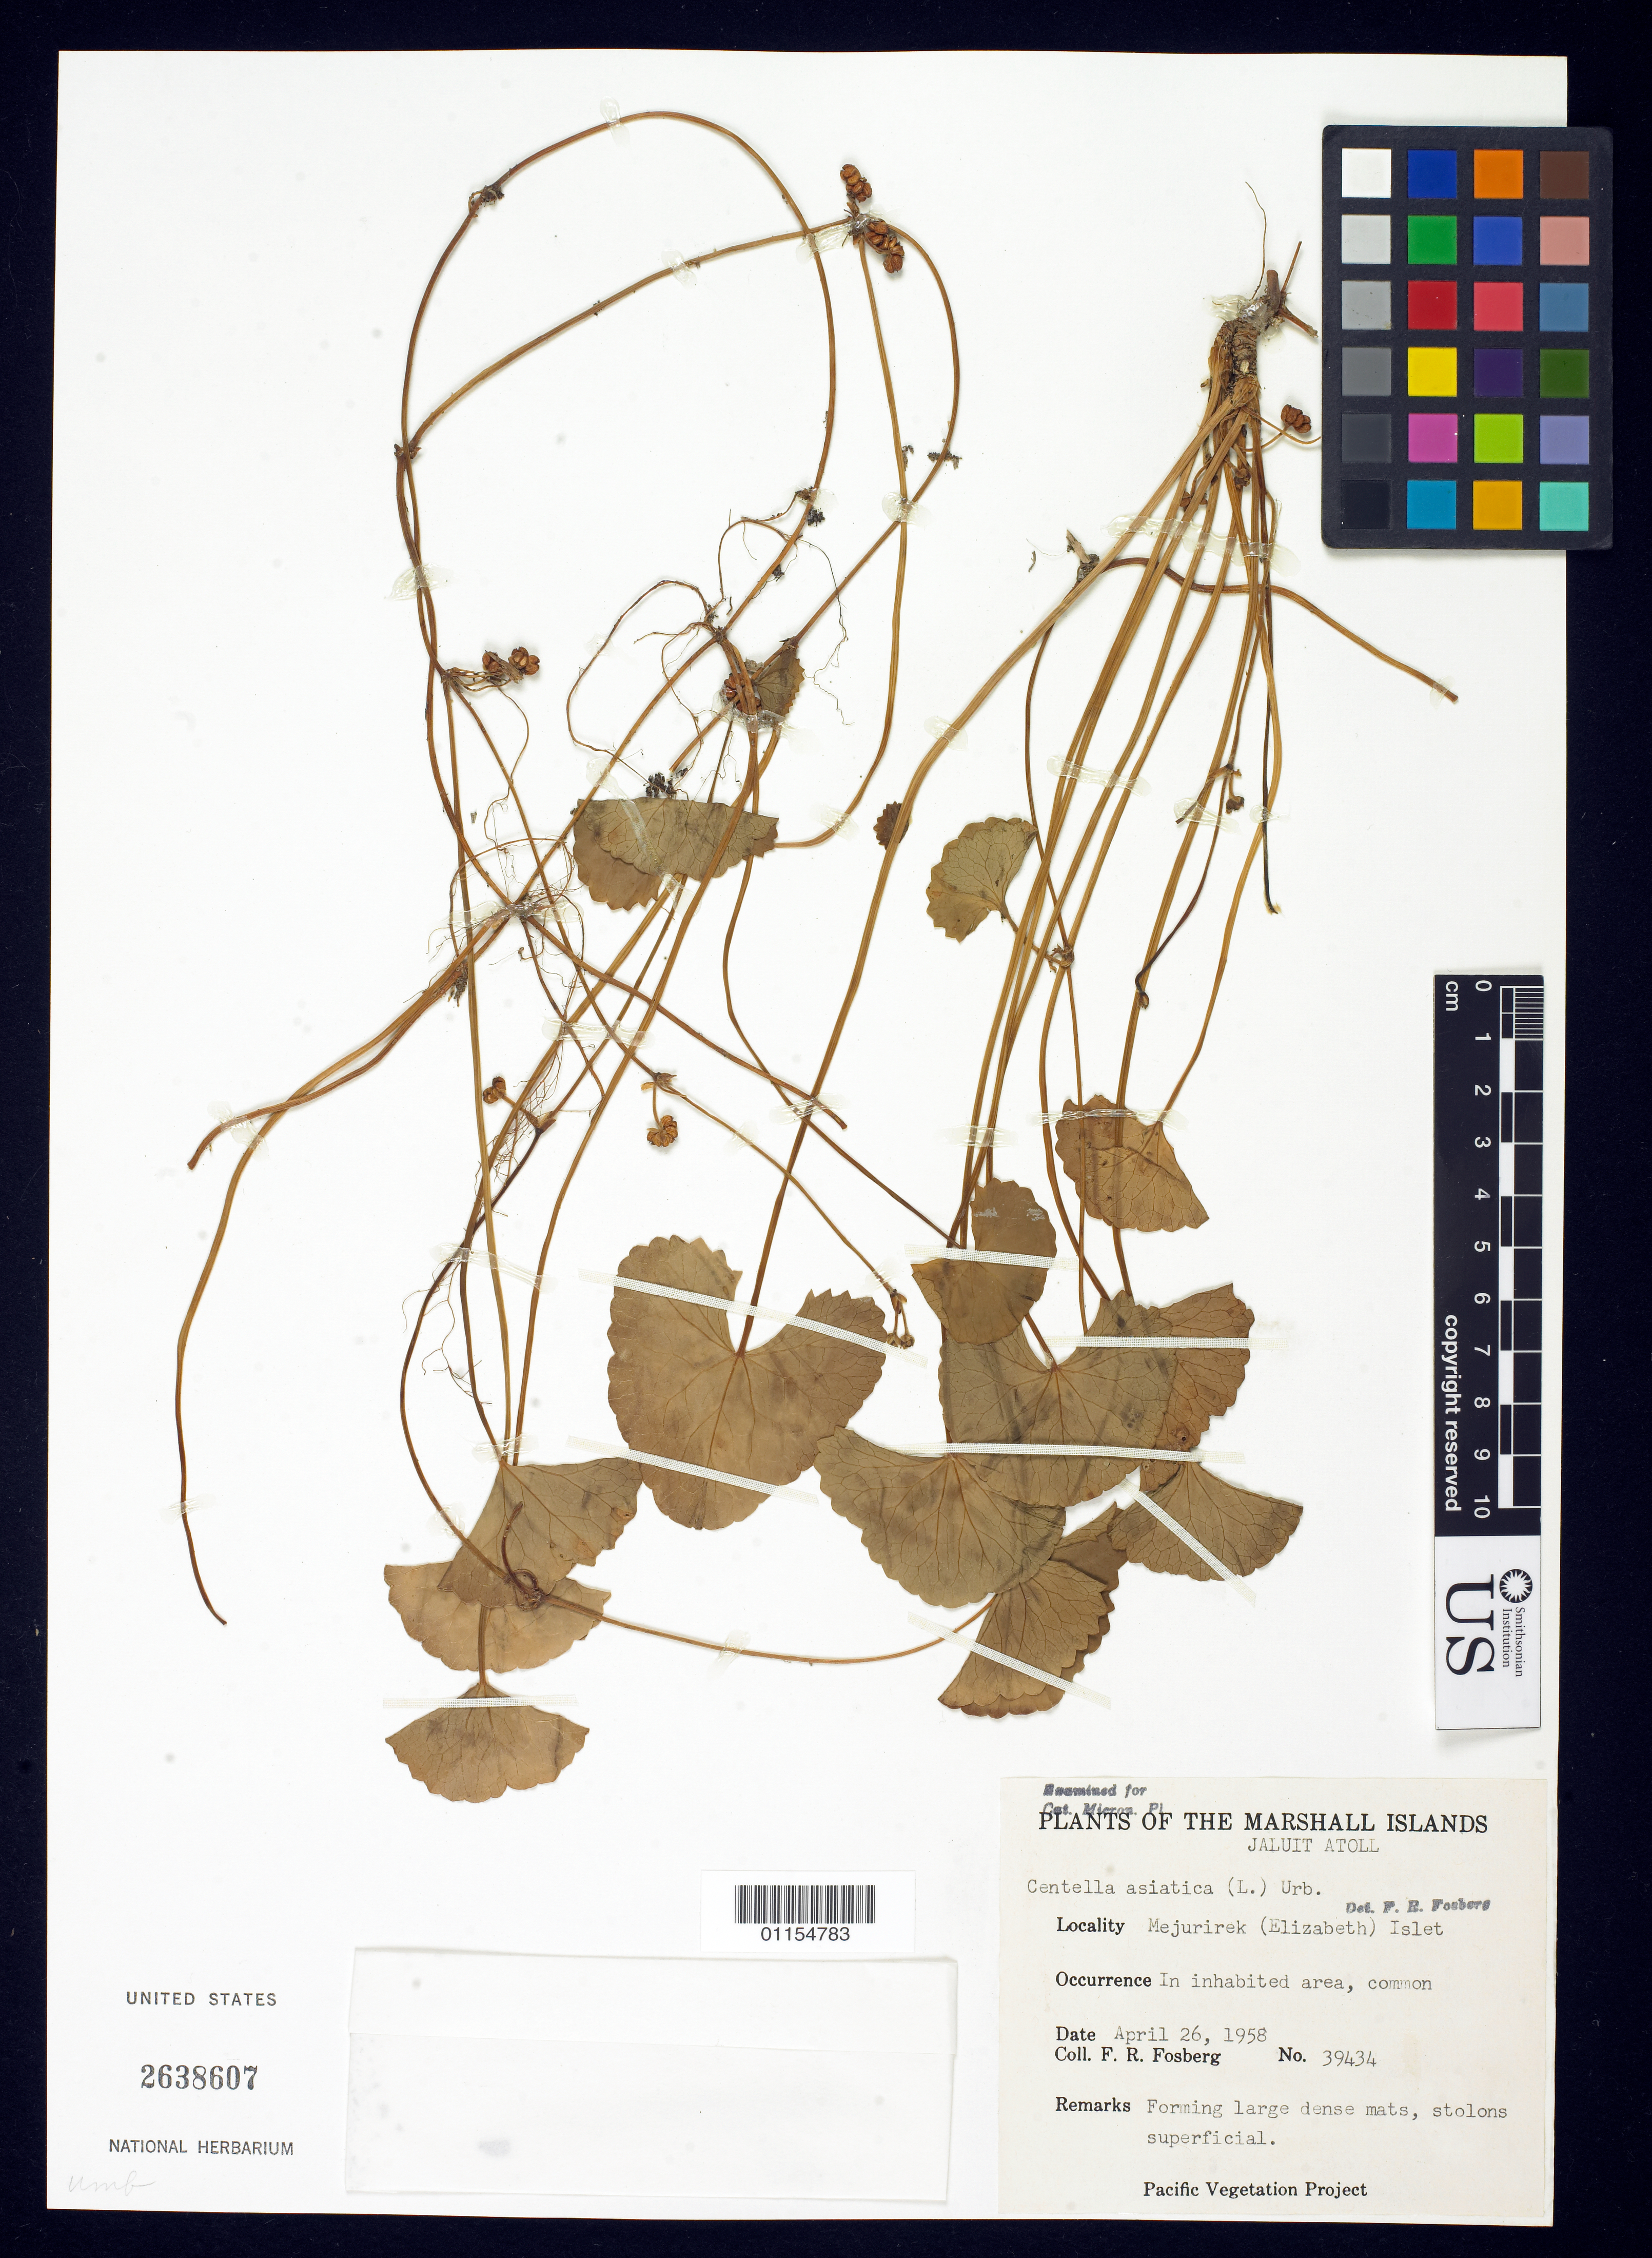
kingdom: Plantae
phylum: Tracheophyta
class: Magnoliopsida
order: Apiales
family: Apiaceae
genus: Centella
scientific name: Centella asiatica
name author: (L.) Urb.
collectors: F. R. Fosberg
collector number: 39434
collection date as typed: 26 Apr 1958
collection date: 1958-04-26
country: Marshall Islands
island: Jaluit Atoll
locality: Mejurirek (Elisabeth) Islet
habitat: inhabited area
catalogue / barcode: US 2638607